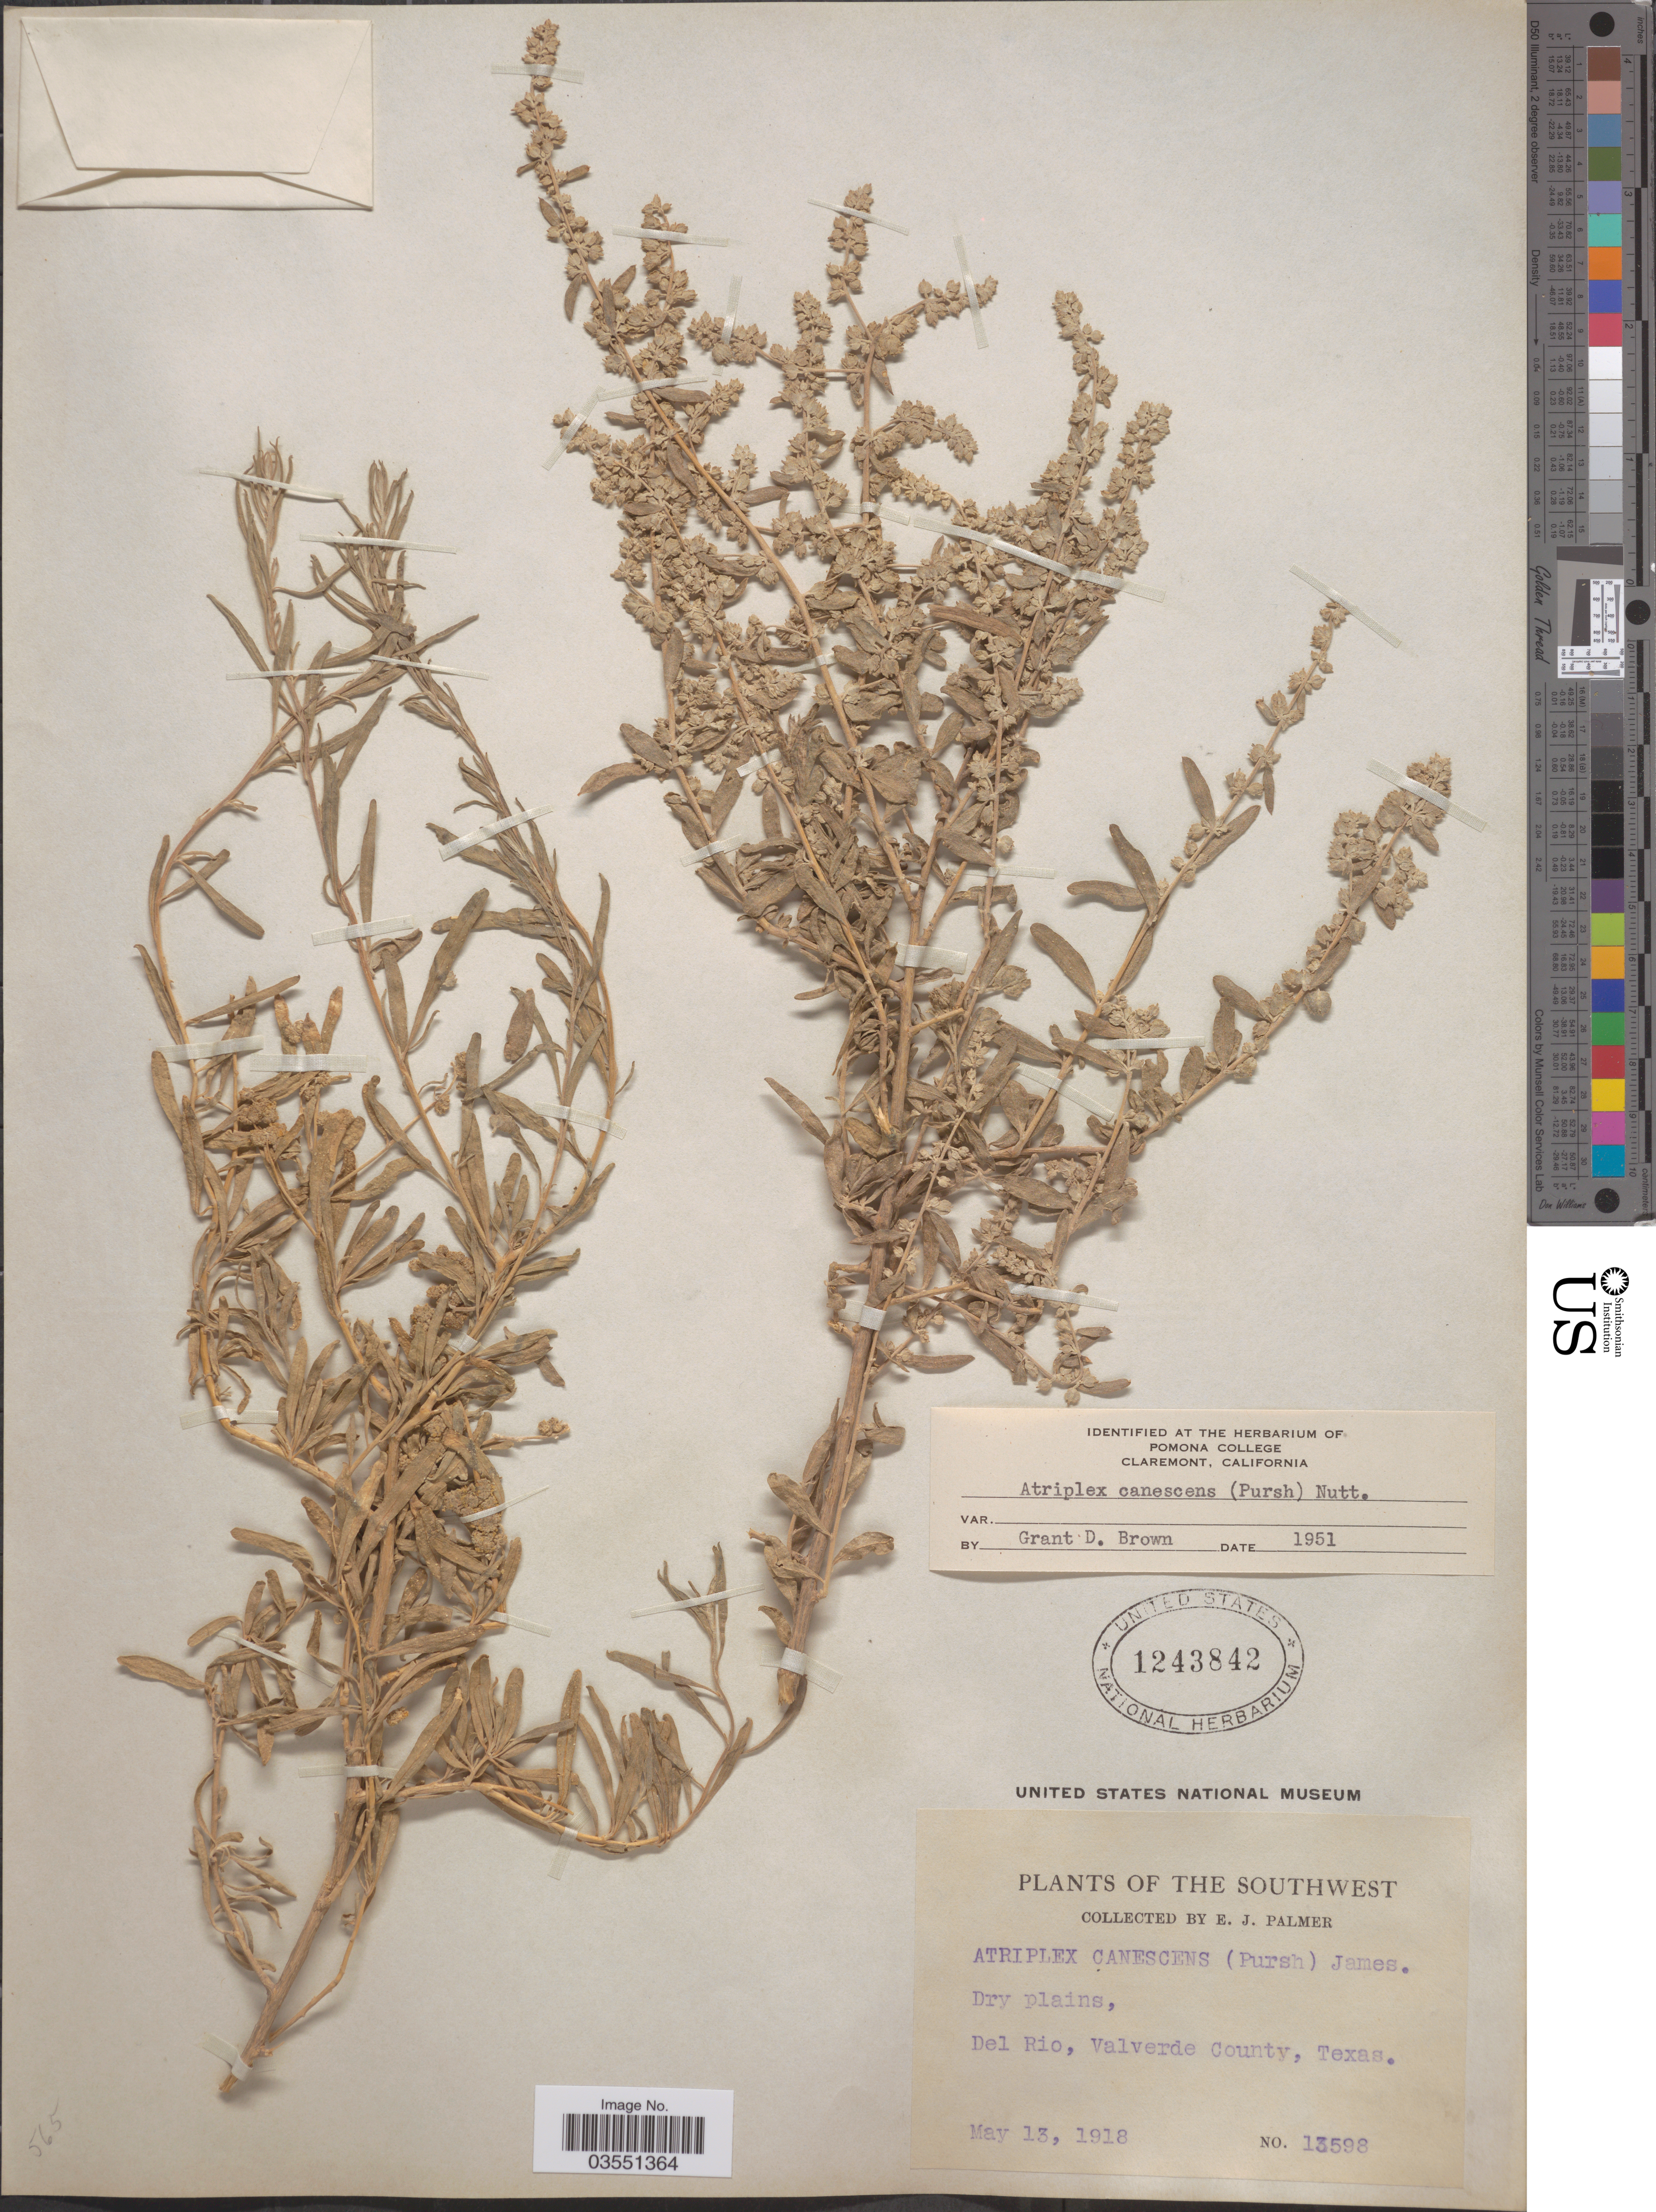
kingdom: Plantae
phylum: Tracheophyta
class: Magnoliopsida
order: Caryophyllales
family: Amaranthaceae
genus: Atriplex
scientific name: Atriplex canescens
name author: (Pursh) Nutt.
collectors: E. J. Palmer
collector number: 13598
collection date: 1918-05-13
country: United States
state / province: Texas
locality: The Southwest. Dry plains, Del Rio, Valverde County.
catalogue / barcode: US 1243842